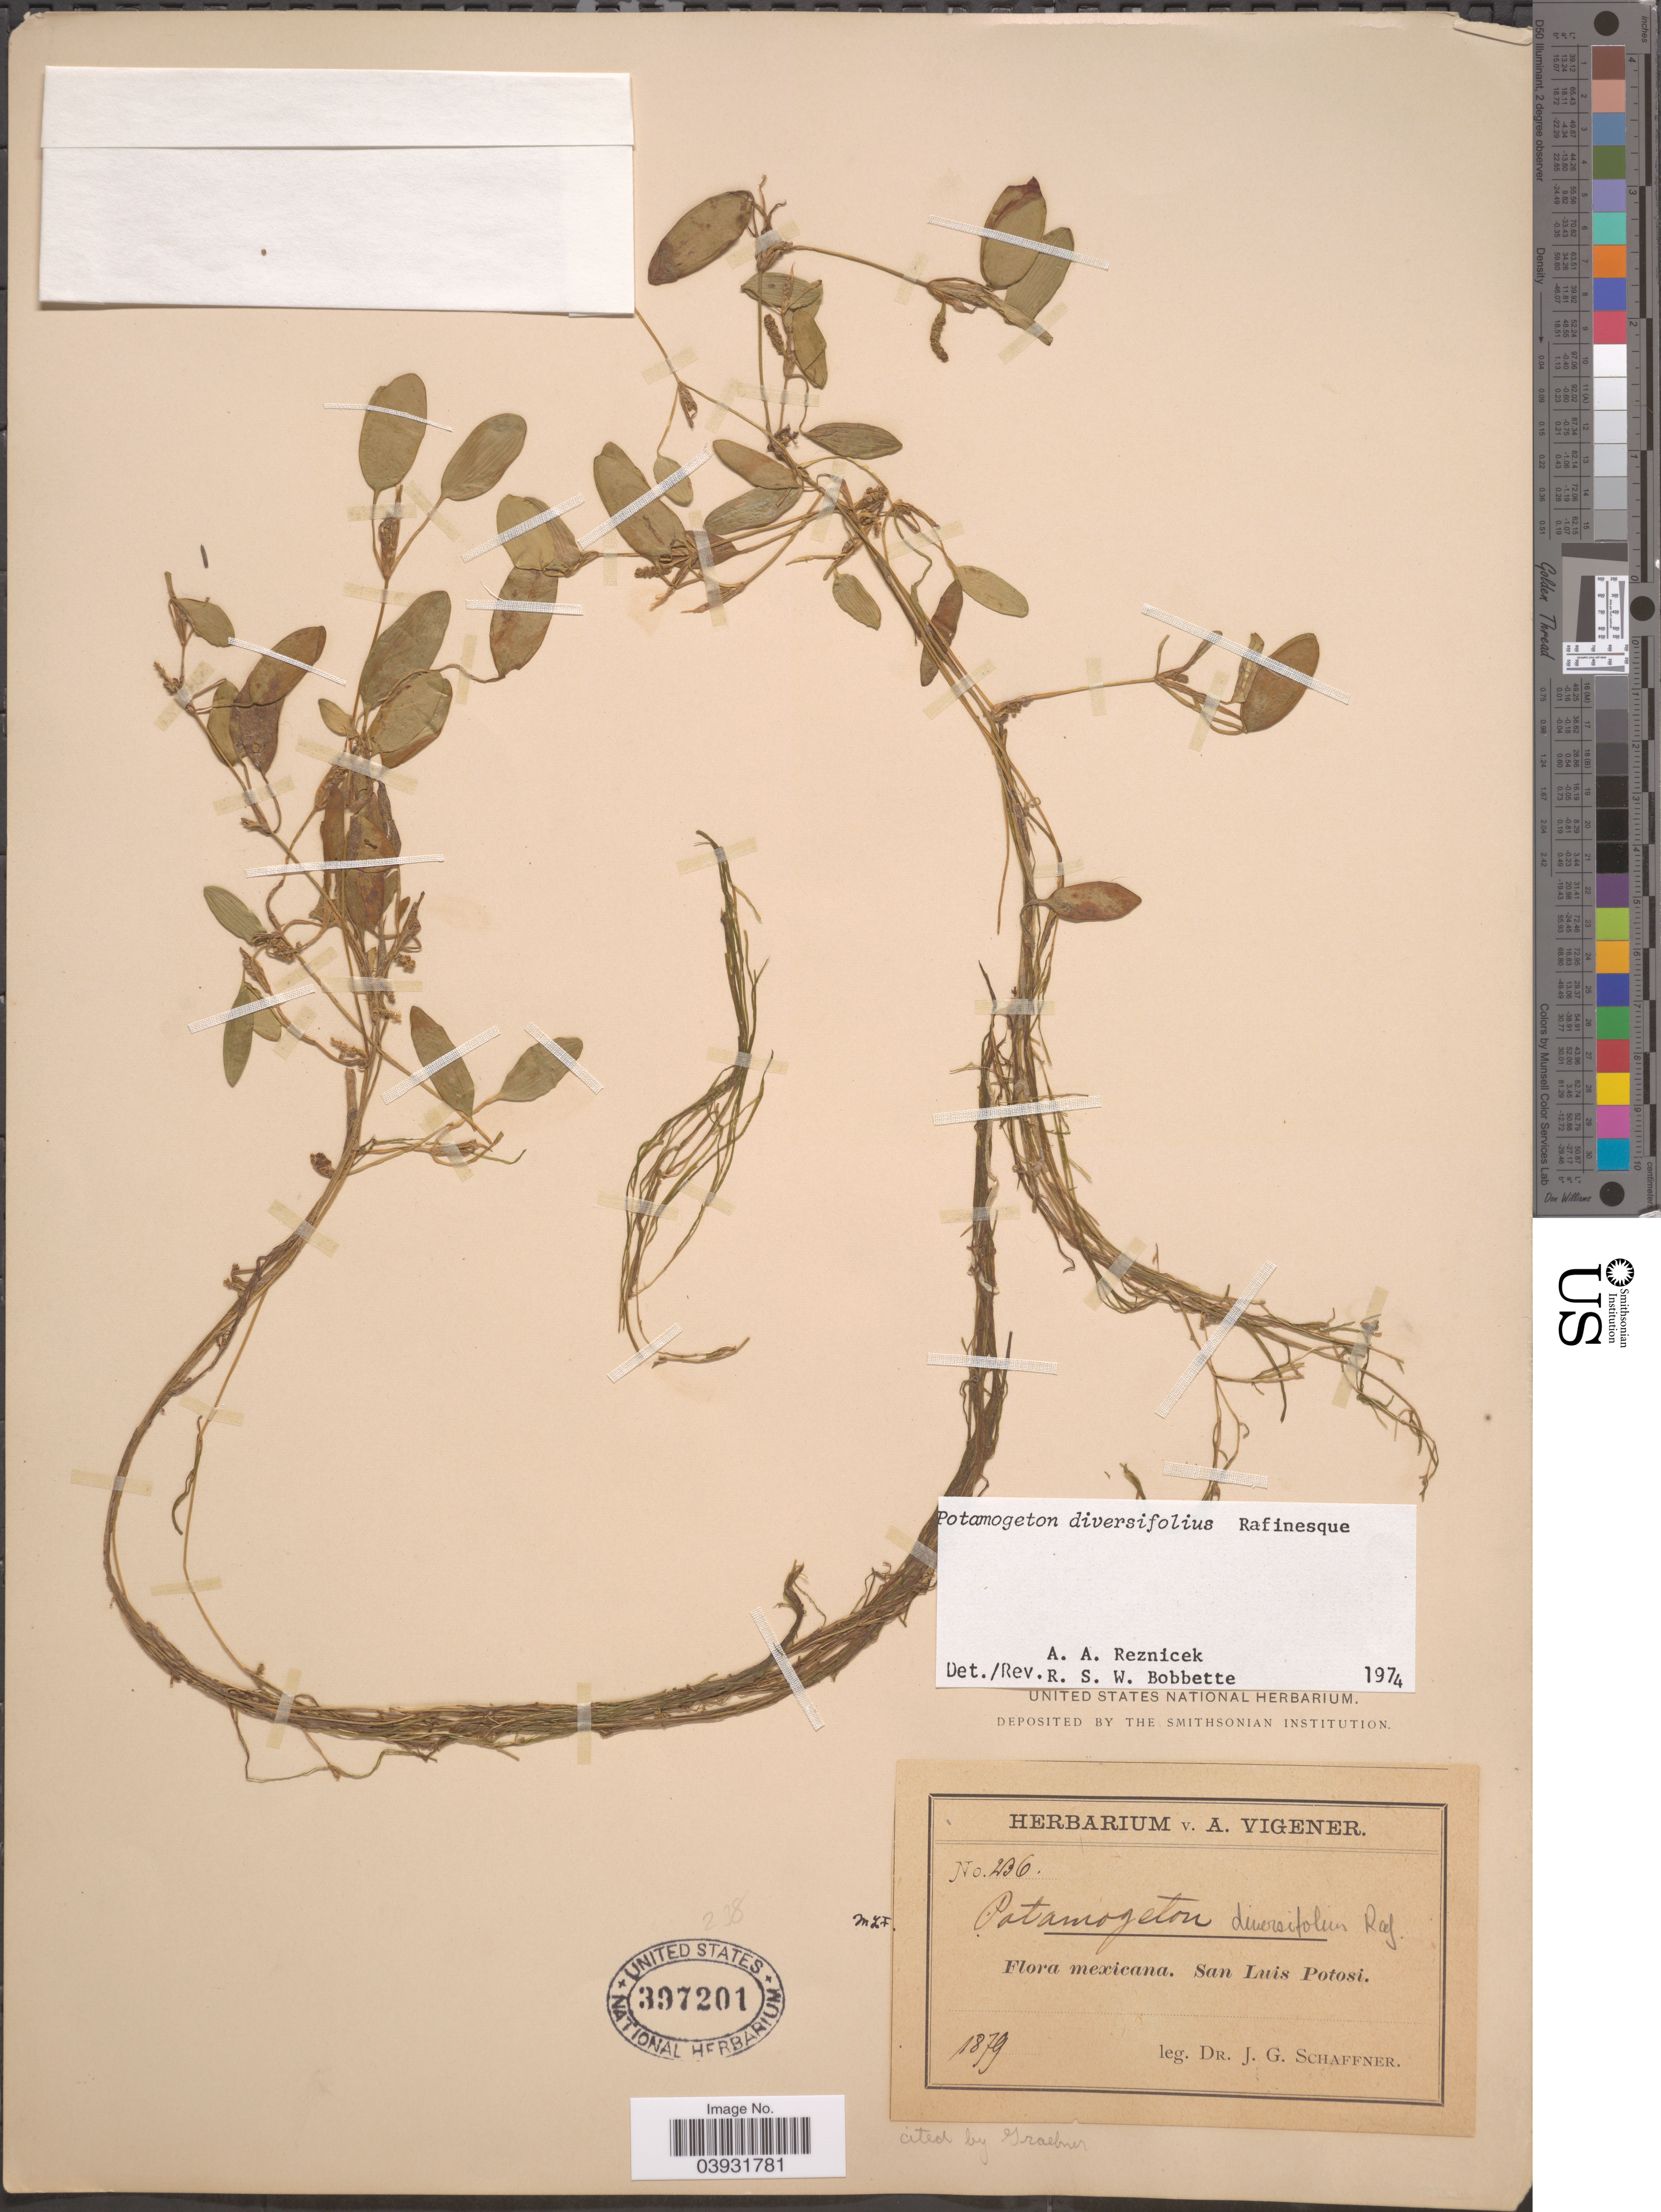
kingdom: Plantae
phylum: Tracheophyta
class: Liliopsida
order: Alismatales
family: Potamogetonaceae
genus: Potamogeton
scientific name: Potamogeton diversifolius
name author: Raf.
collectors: J. G. Schaffner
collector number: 236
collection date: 1879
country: Mexico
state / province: San Luis Potosí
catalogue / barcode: US 397201